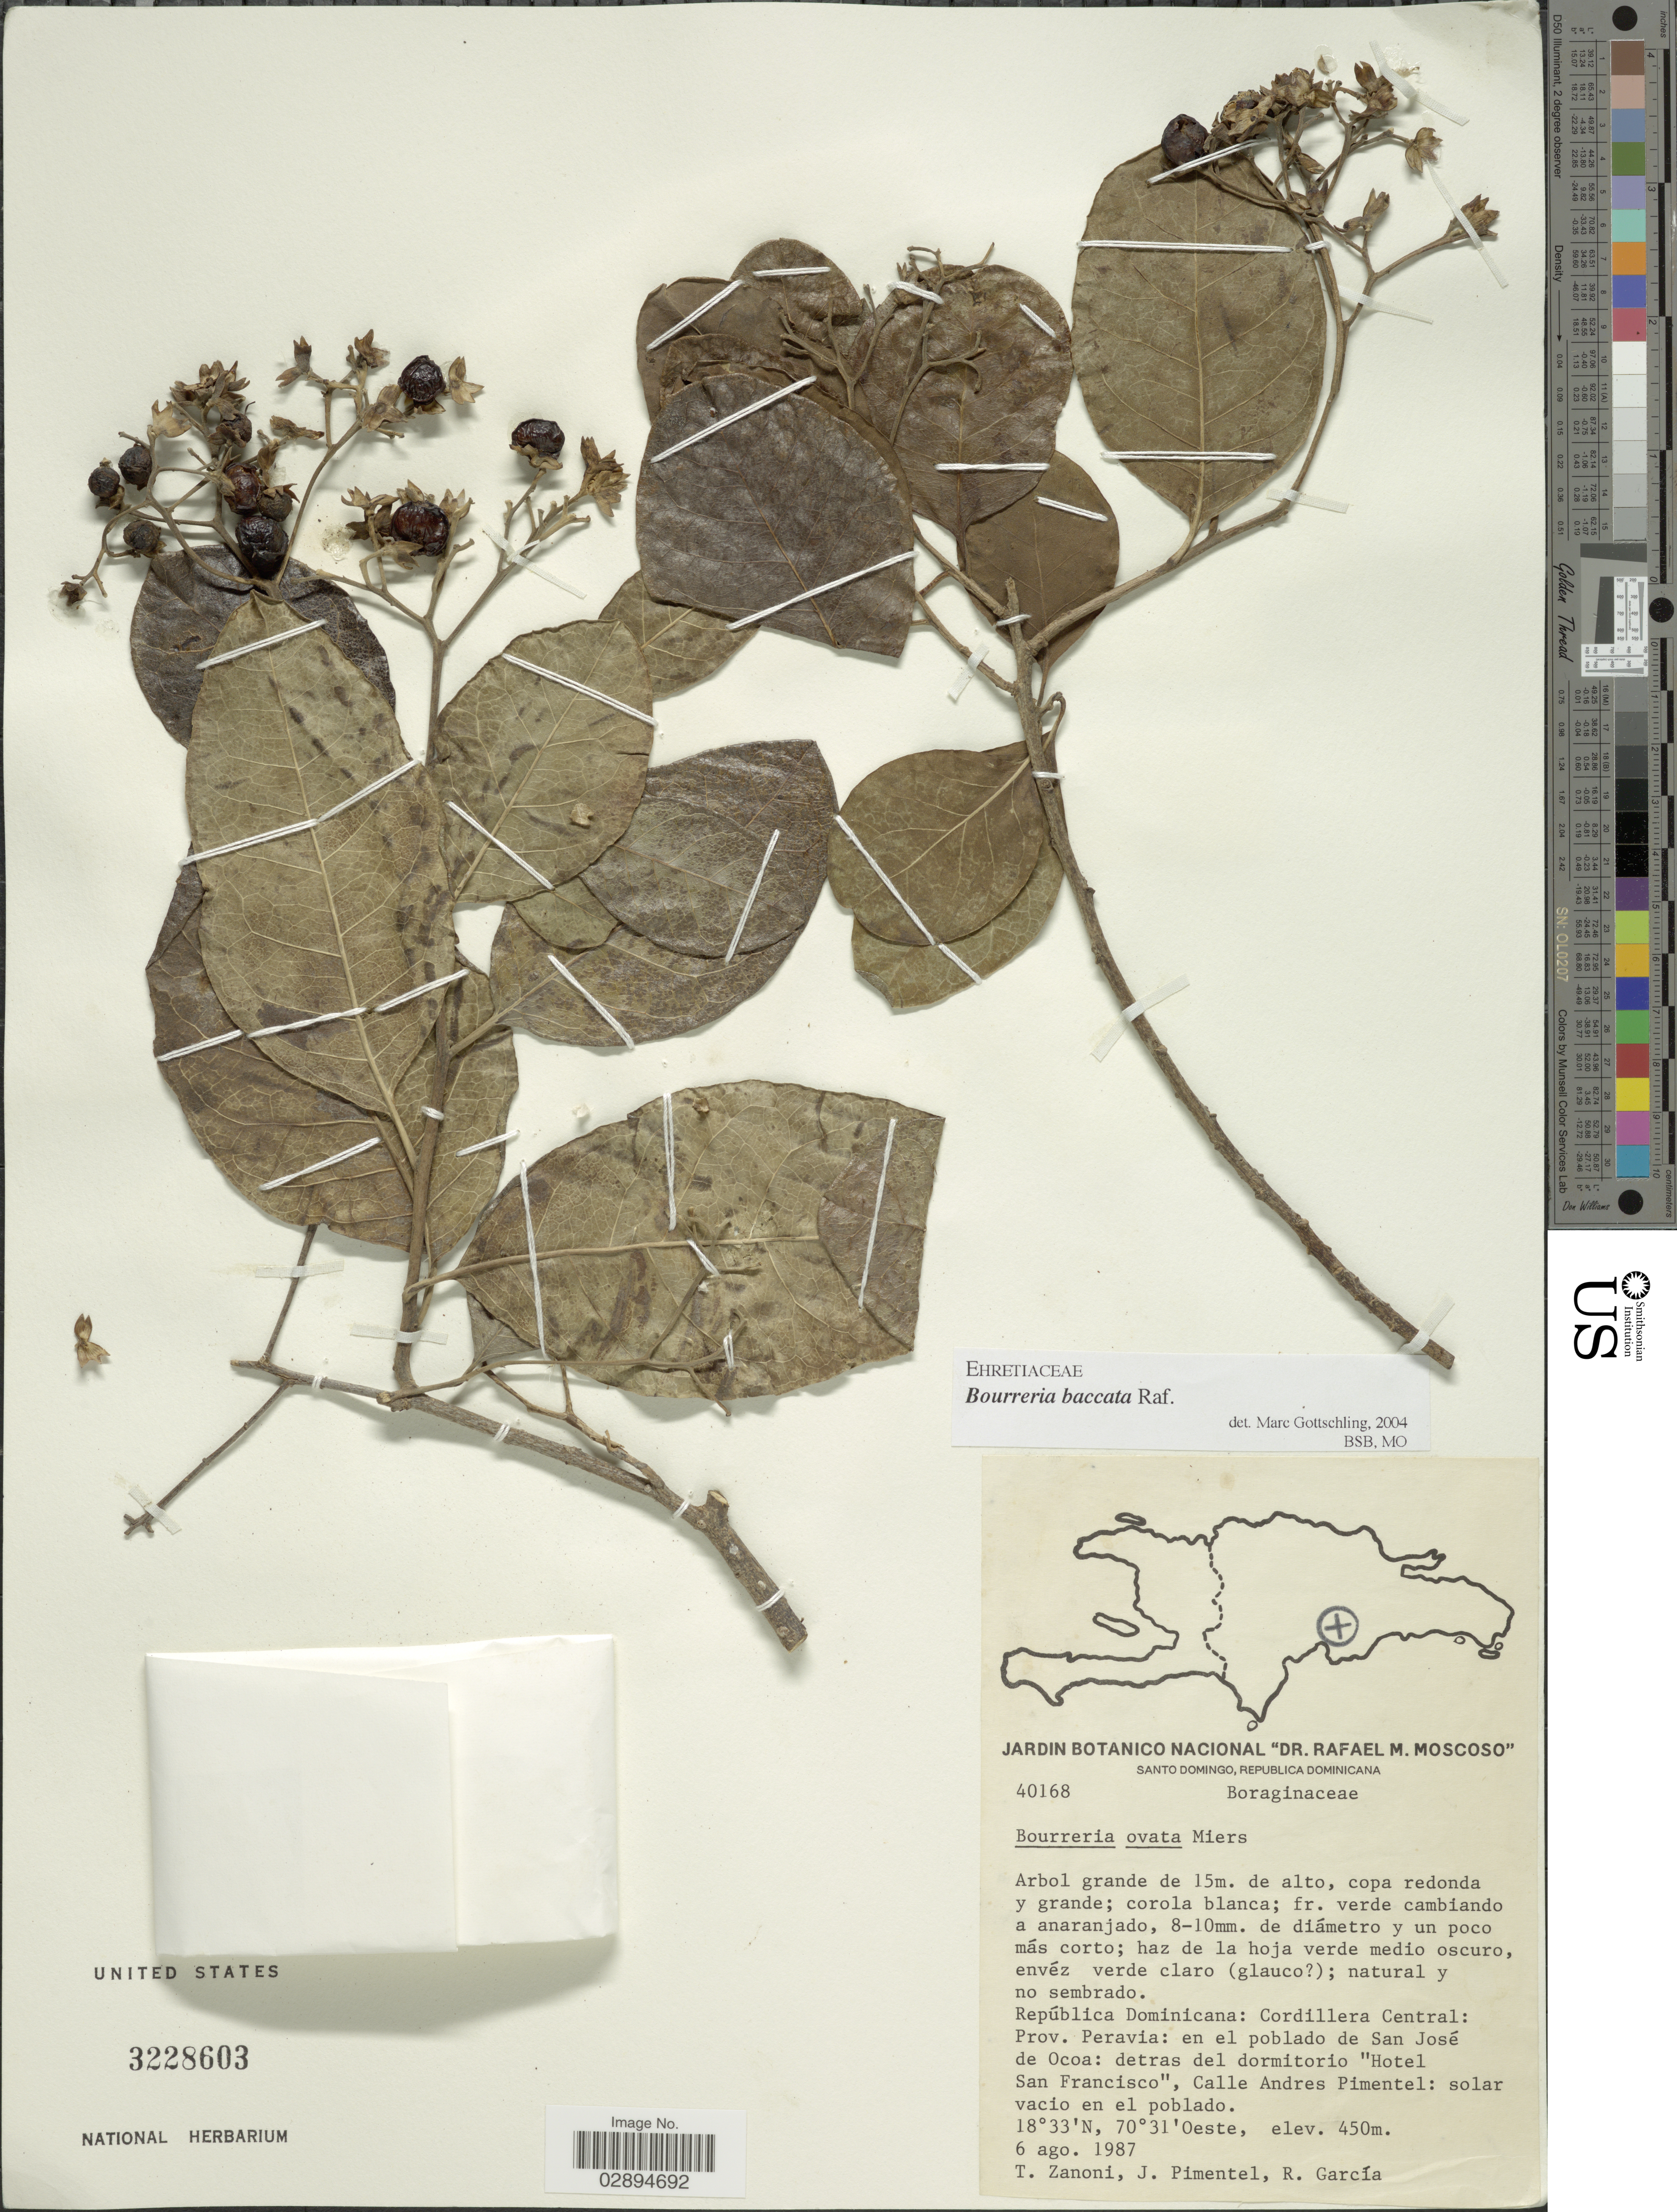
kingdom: Plantae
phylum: Tracheophyta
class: Magnoliopsida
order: Boraginales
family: Ehretiaceae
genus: Bourreria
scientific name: Bourreria baccata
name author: Raf.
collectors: T. Zanoni, J. Pimentel & R. García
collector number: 40168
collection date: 1987-08-06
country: Dominican Republic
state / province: Peravia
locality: República Dominicana: Cordillera Central: Prov. Peravia: en el poblado de San José de Ocoa: detras del dormitorio "Hotel San Francisco", Calle Andres Pimentel.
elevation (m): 450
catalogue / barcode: US 3228603